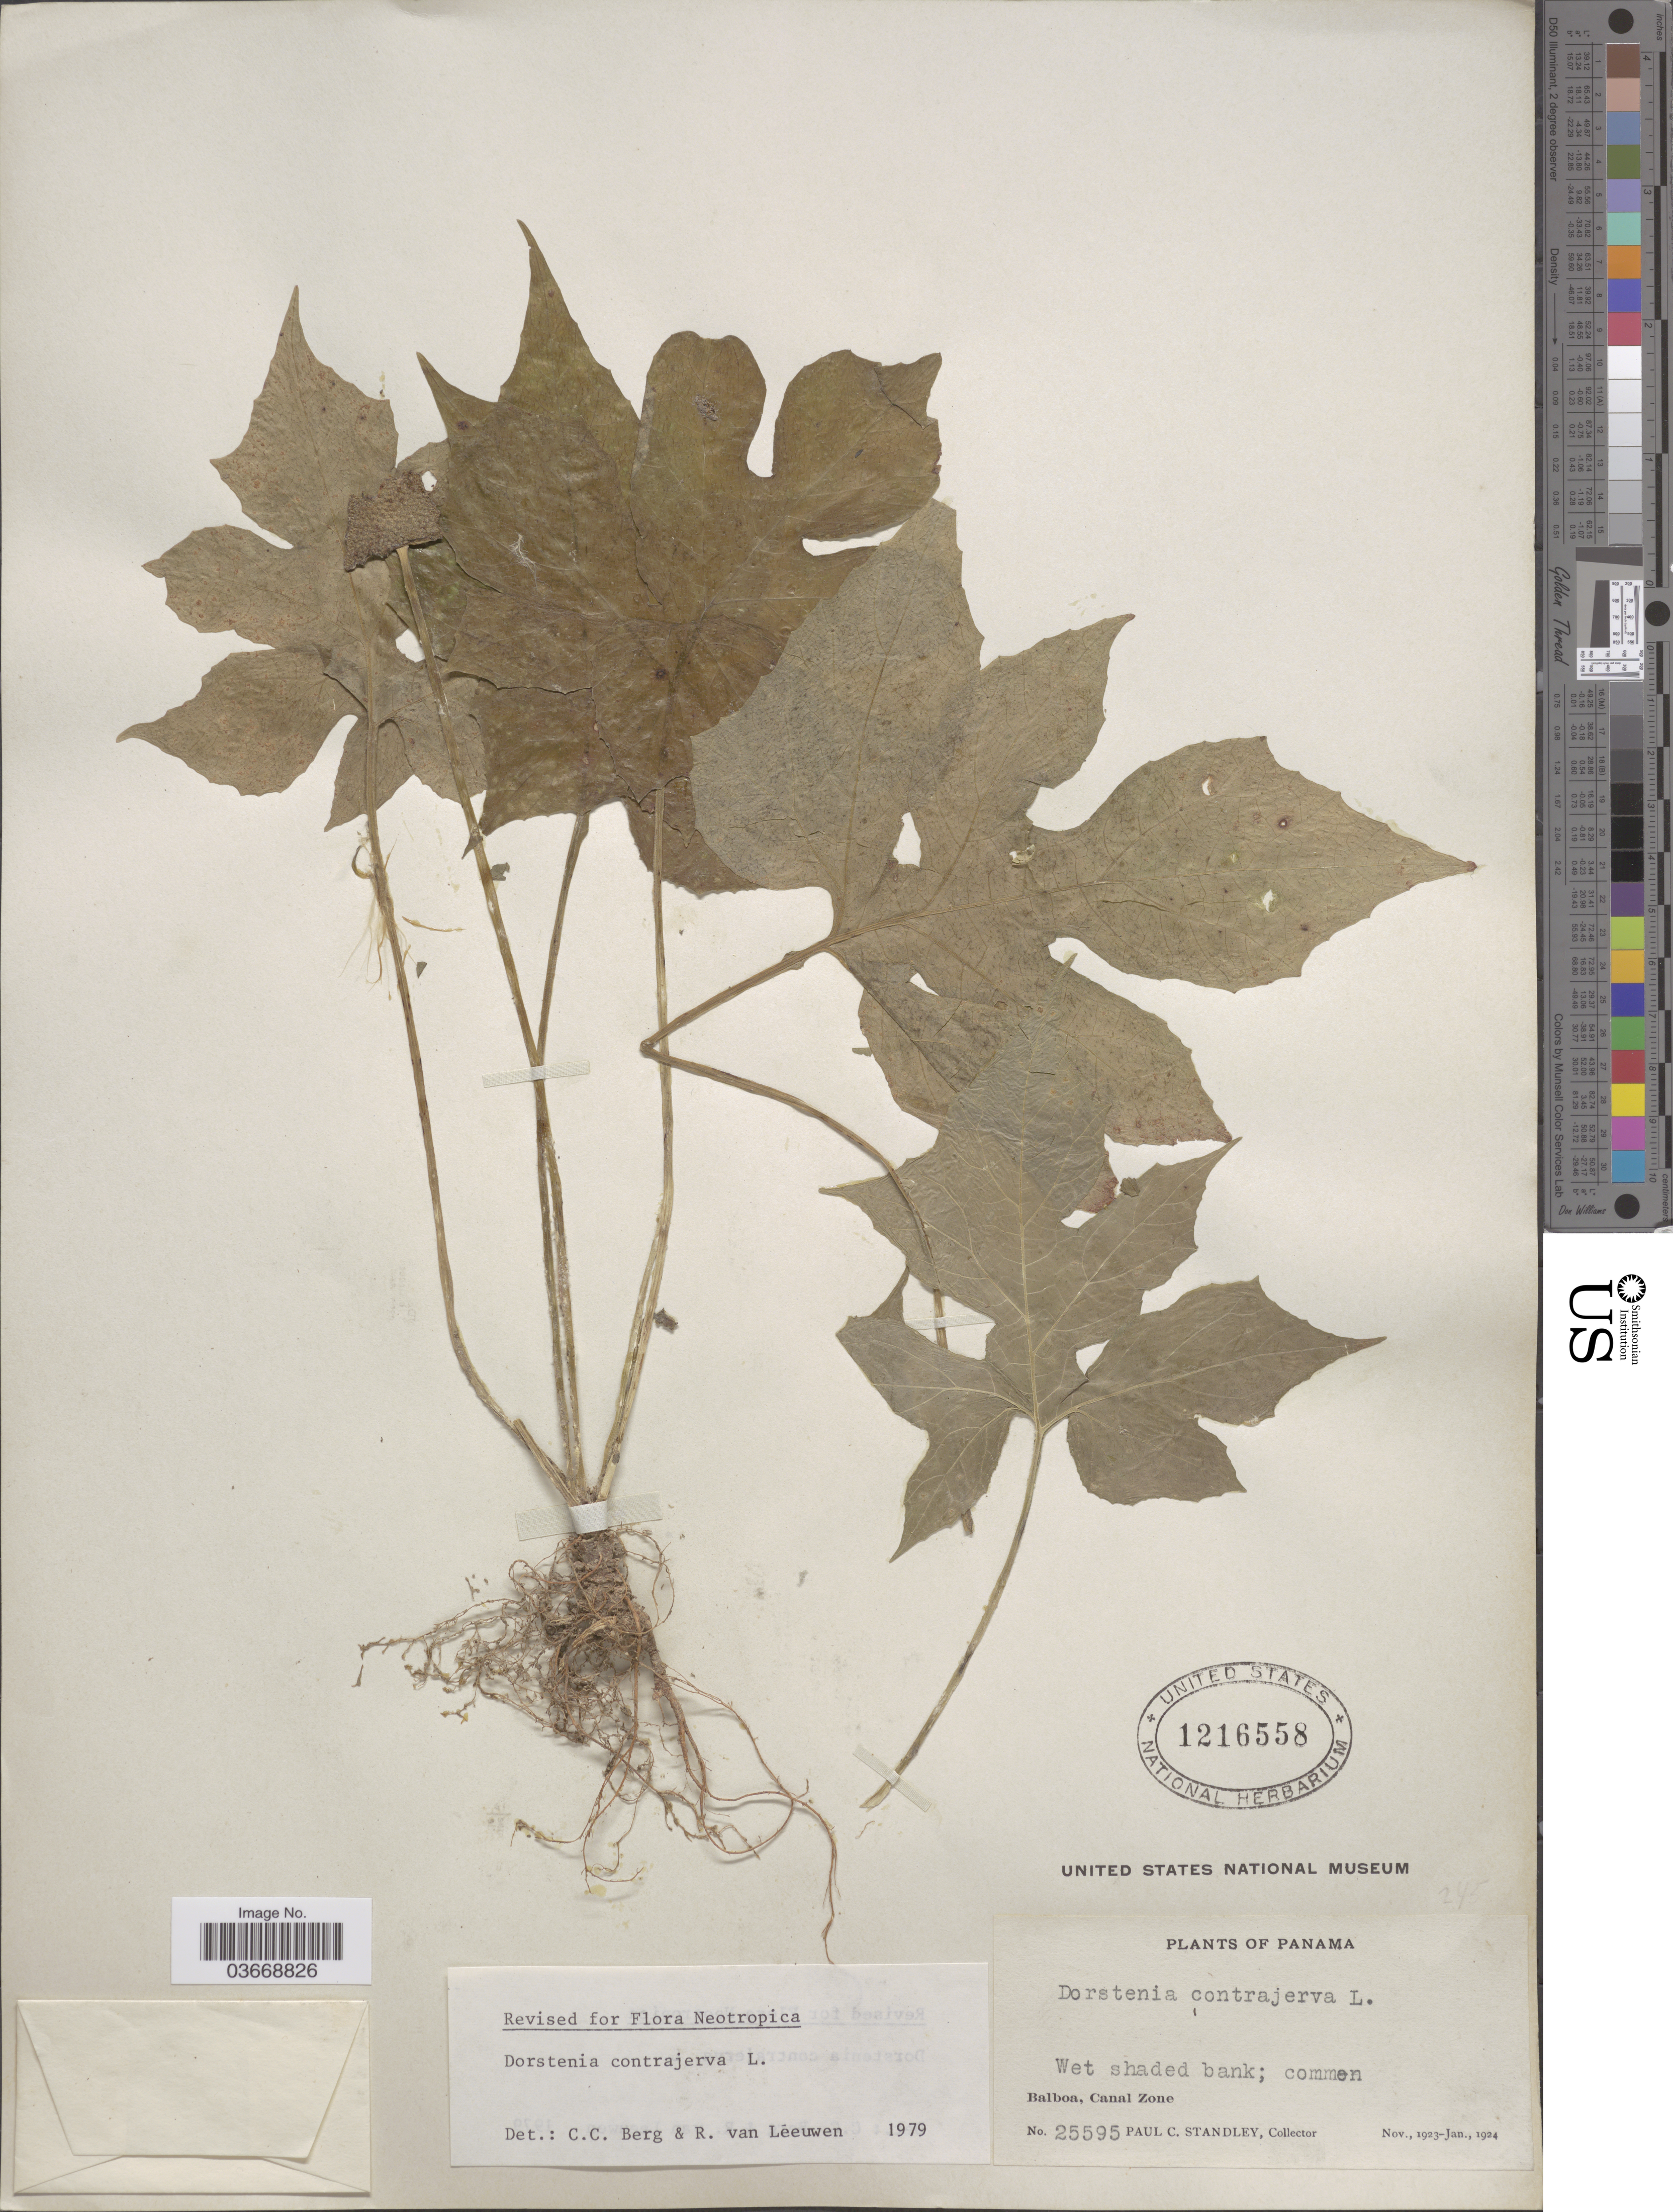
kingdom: Plantae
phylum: Tracheophyta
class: Magnoliopsida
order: Rosales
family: Moraceae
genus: Dorstenia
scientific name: Dorstenia contrajerva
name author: L.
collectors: P. C. Standley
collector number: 25595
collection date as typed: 1924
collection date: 1923-11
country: Panama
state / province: Colón / Panamá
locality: Balboa, Canal Zone.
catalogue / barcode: US 1216558